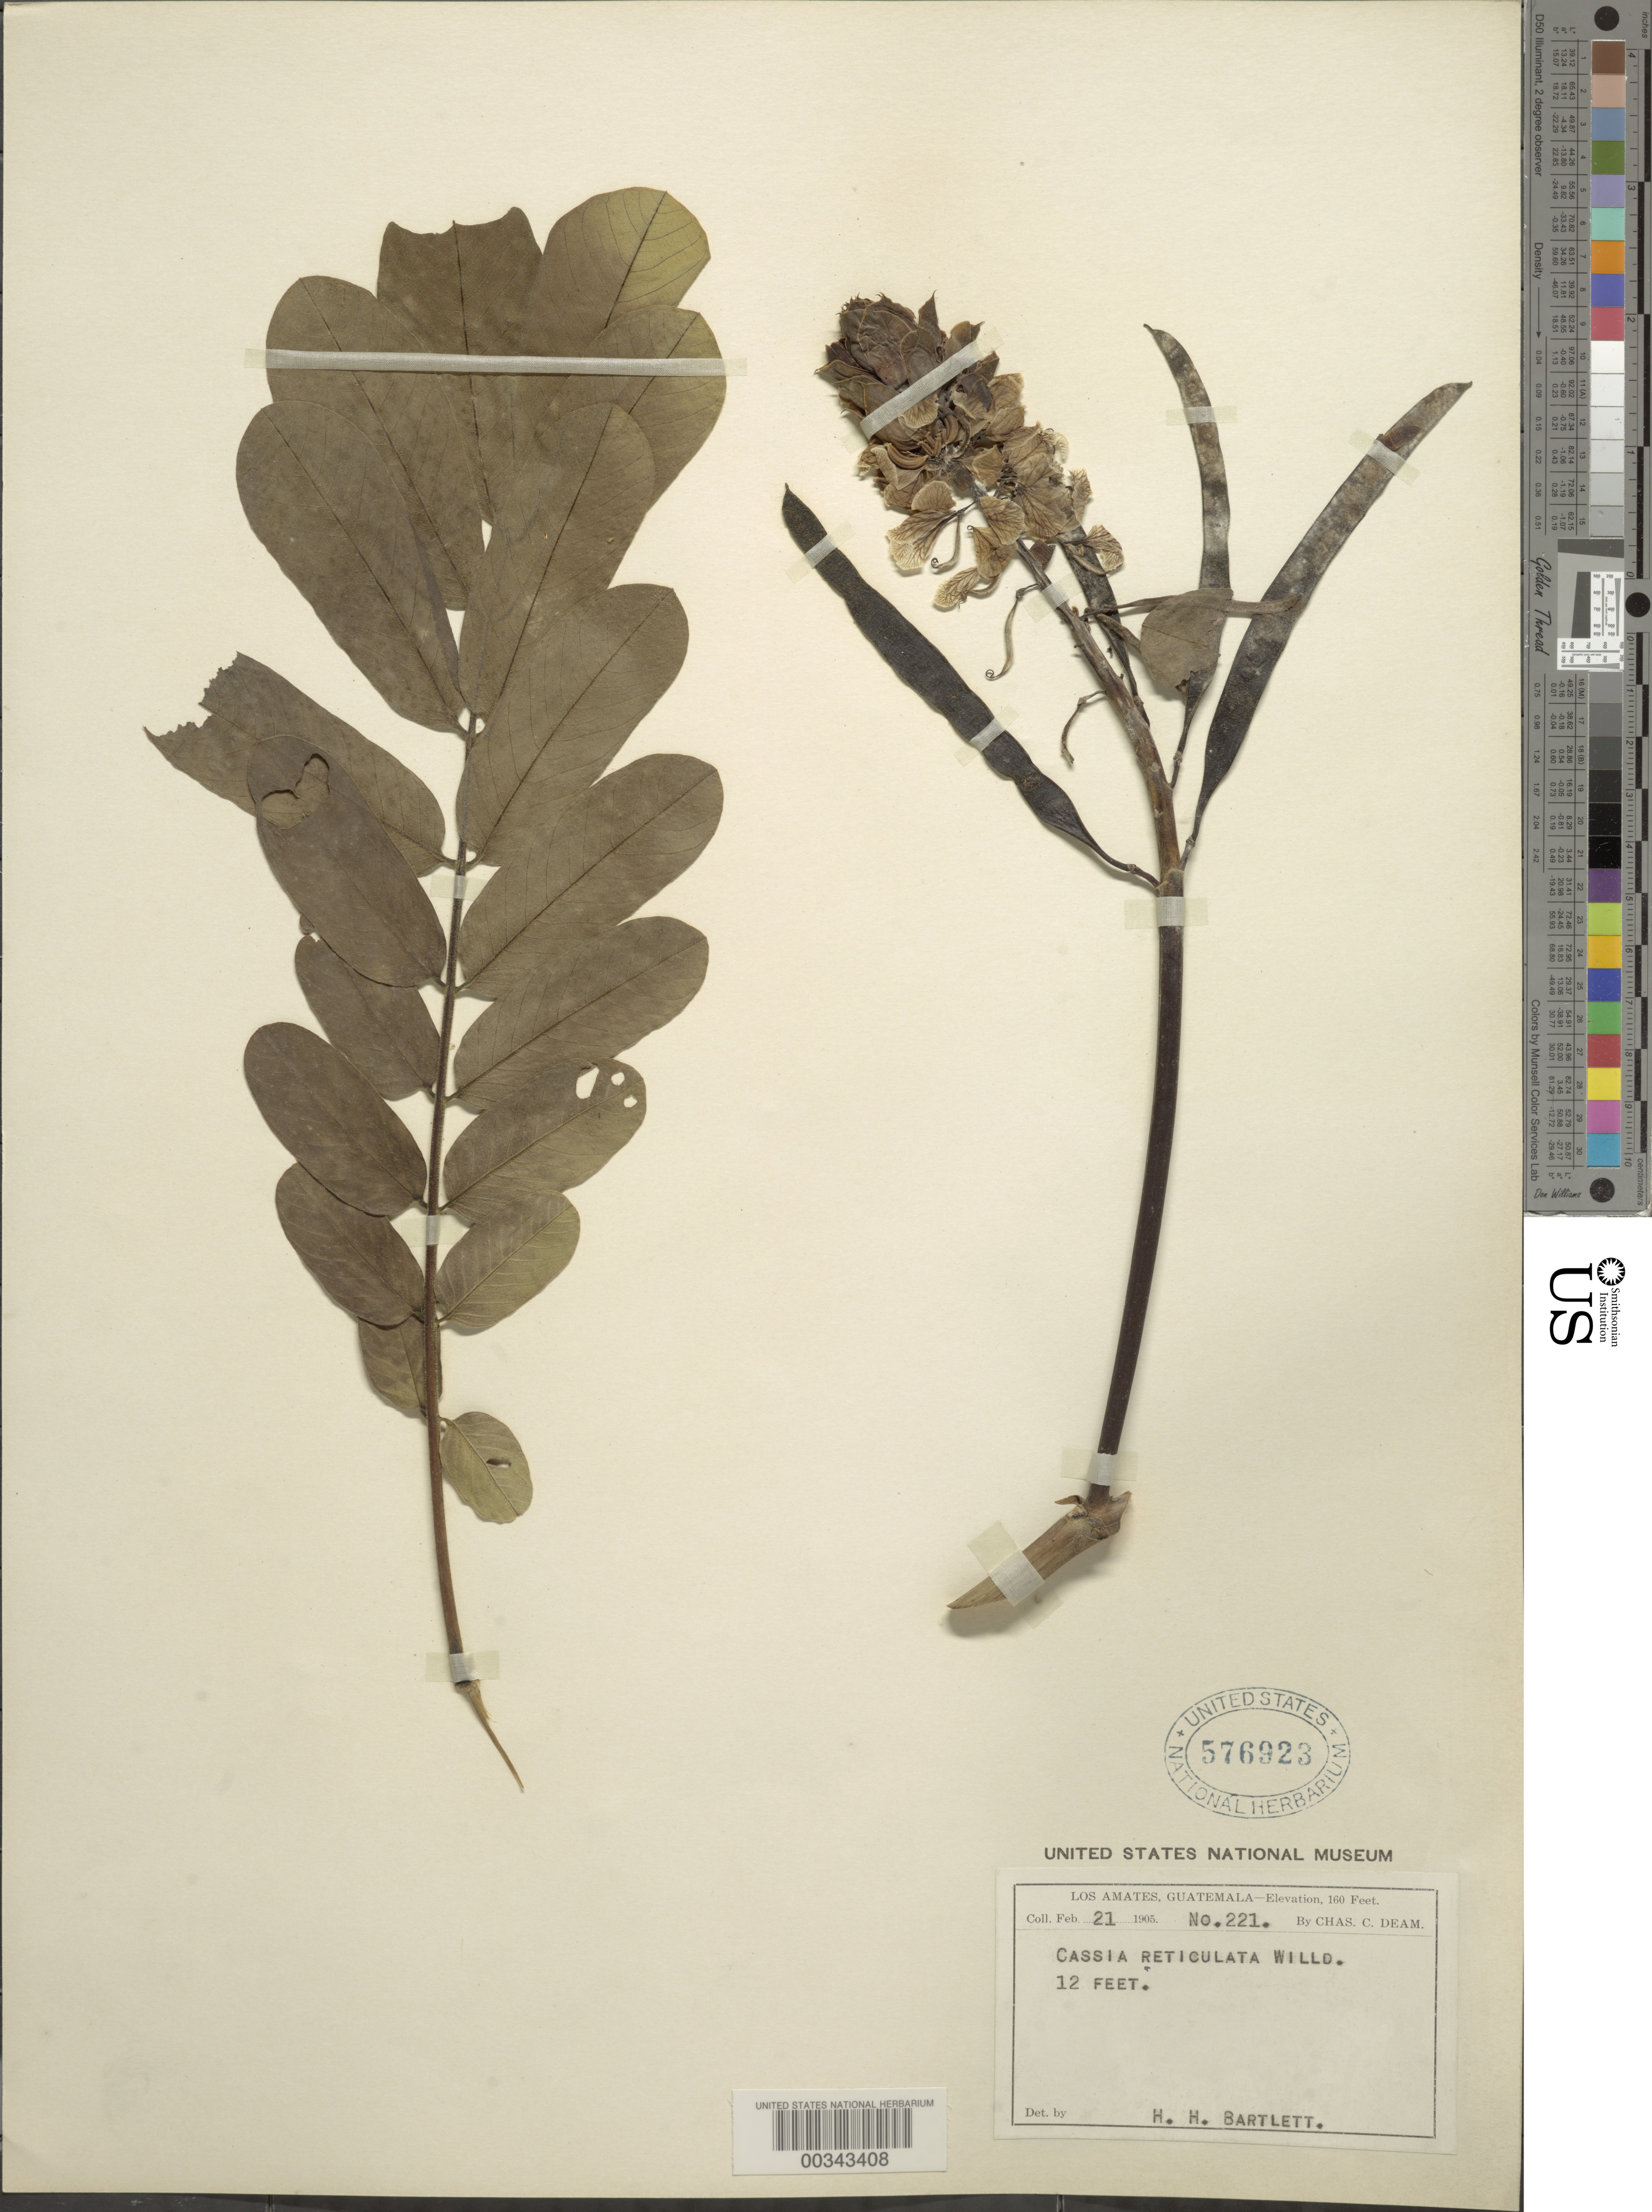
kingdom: Plantae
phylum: Tracheophyta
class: Magnoliopsida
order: Fabales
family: Fabaceae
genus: Senna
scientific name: Senna reticulata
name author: (Willd.) H.S. Irwin & Barneby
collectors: H. H. Bartlett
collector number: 221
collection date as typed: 21 Feb 1905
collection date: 1905-02-21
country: Guatemala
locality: Los amates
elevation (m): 49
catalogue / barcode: US 576923